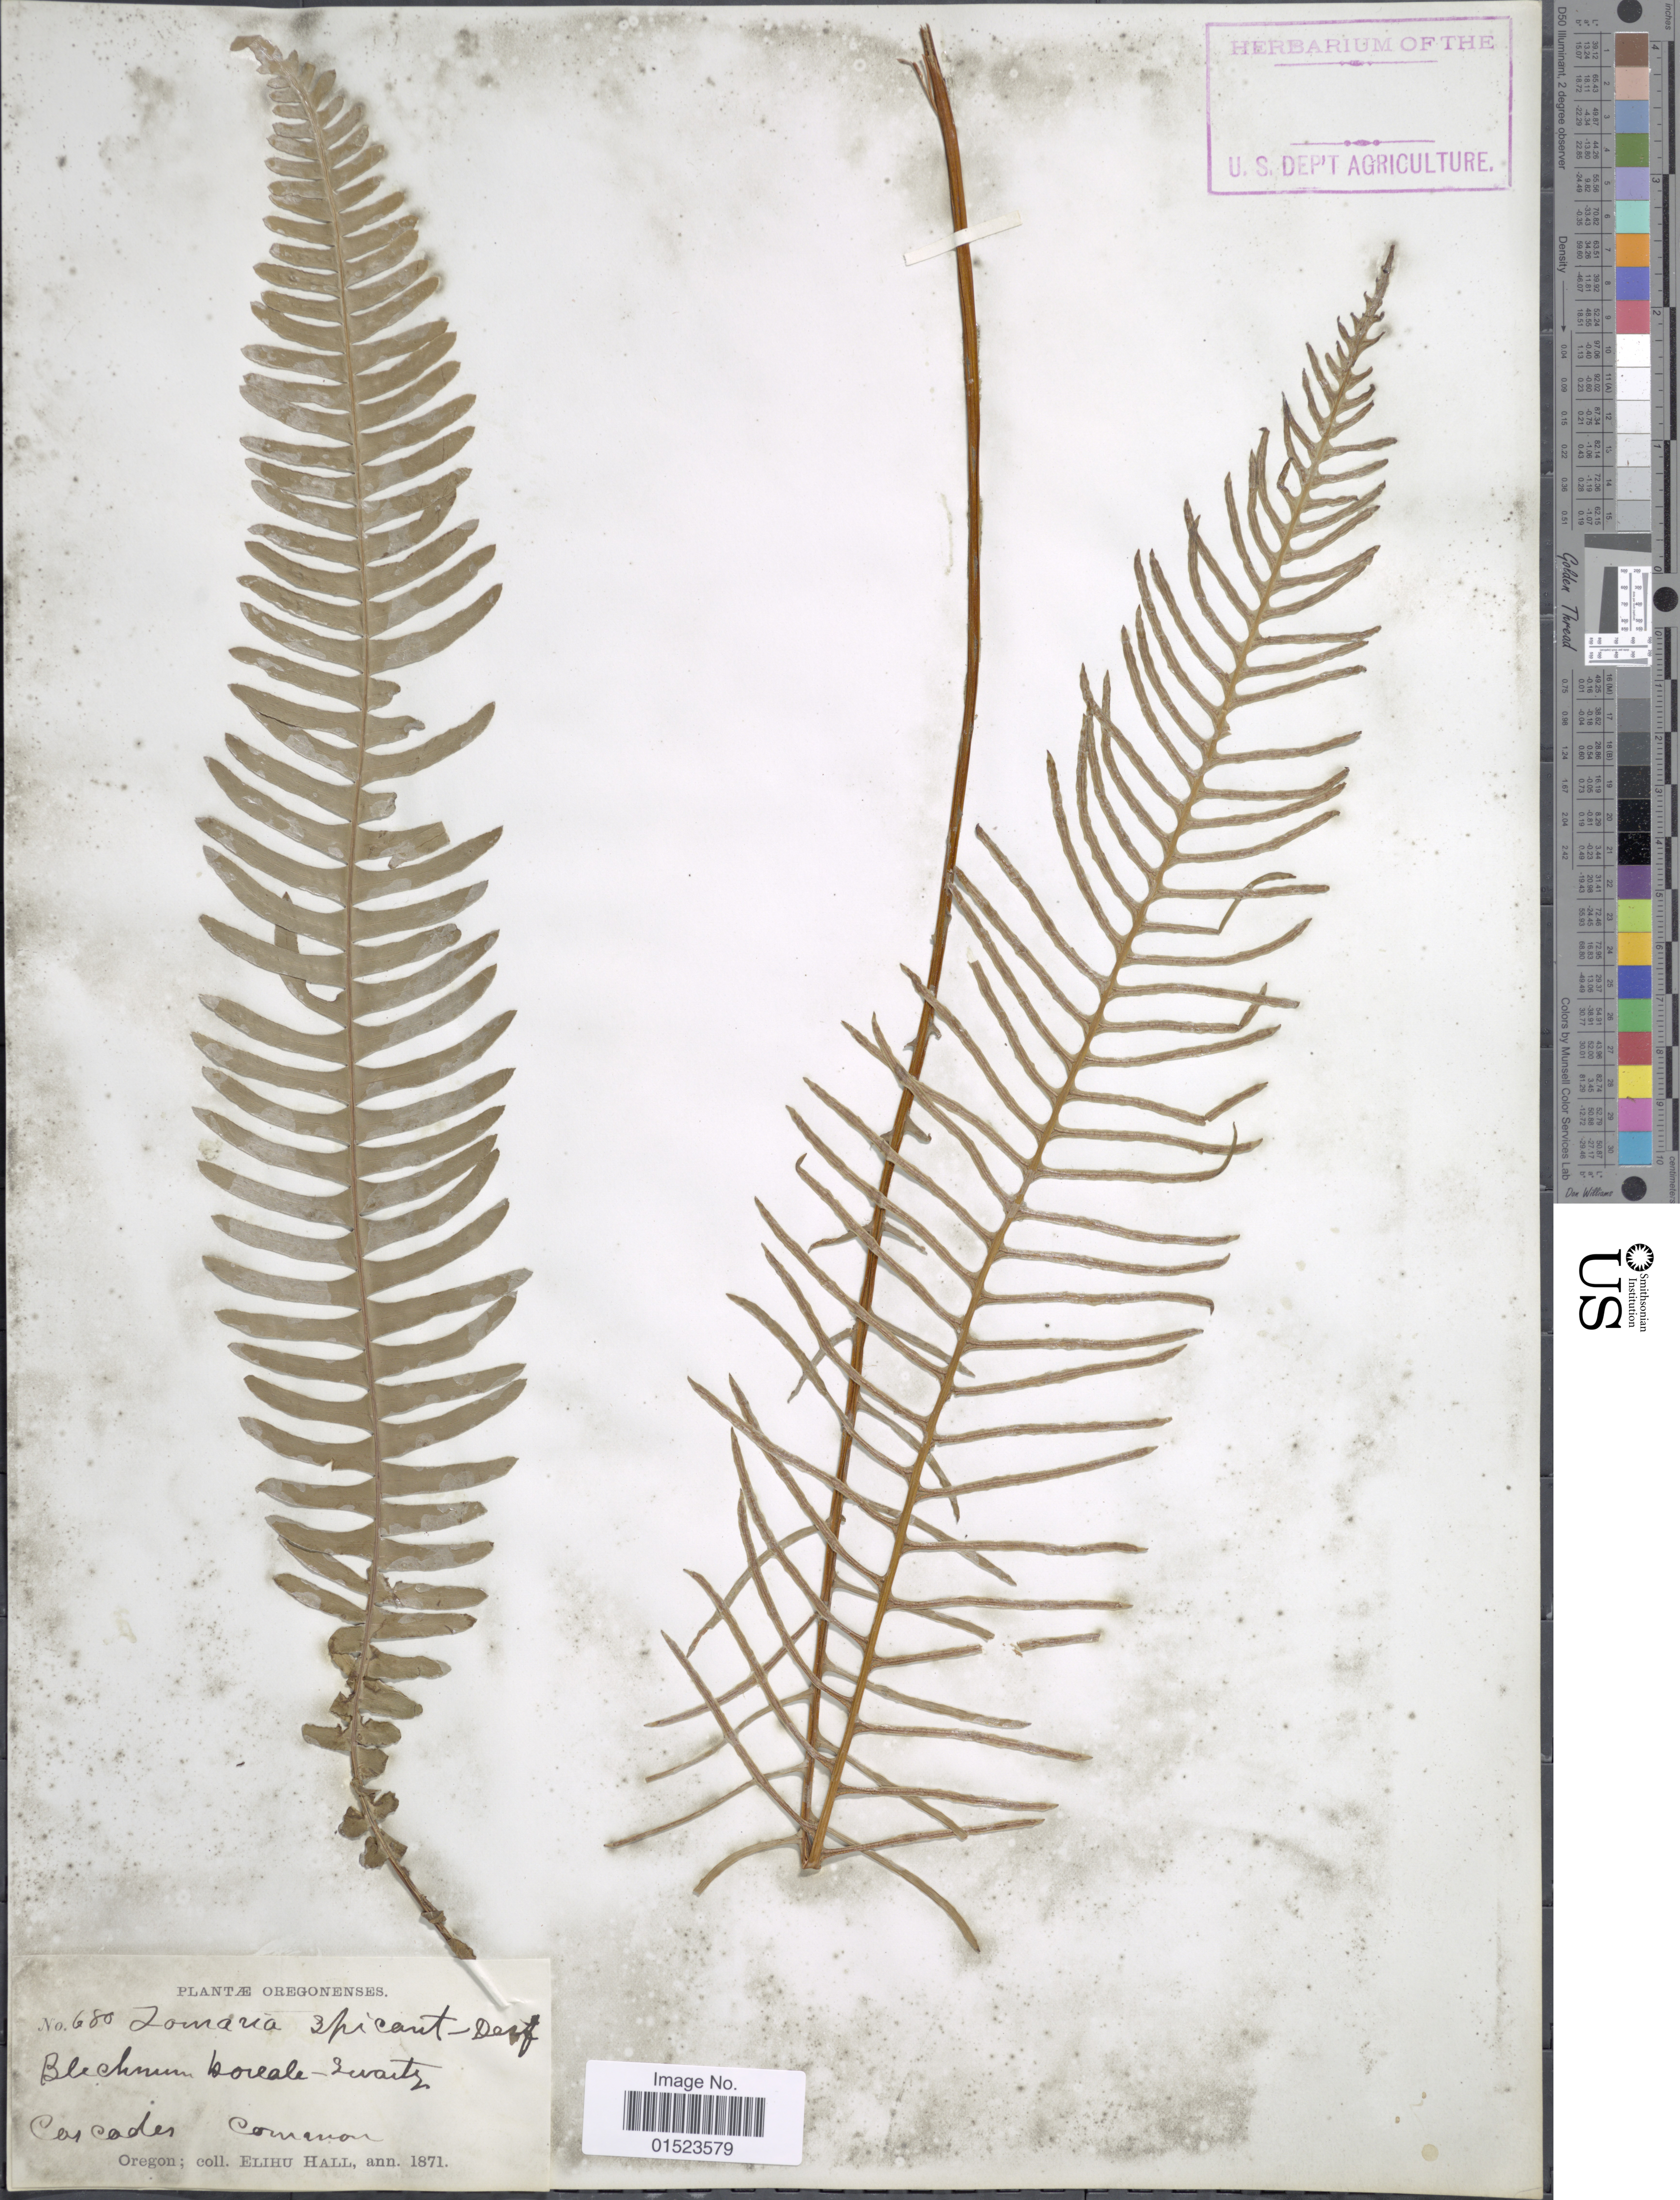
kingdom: Plantae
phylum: Tracheophyta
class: Polypodiopsida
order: Polypodiales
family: Blechnaceae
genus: Blechnum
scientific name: Blechnum spicant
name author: (L.) Sm.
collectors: E. Hall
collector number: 680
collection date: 1871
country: United States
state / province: Oregon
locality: Cascades, common